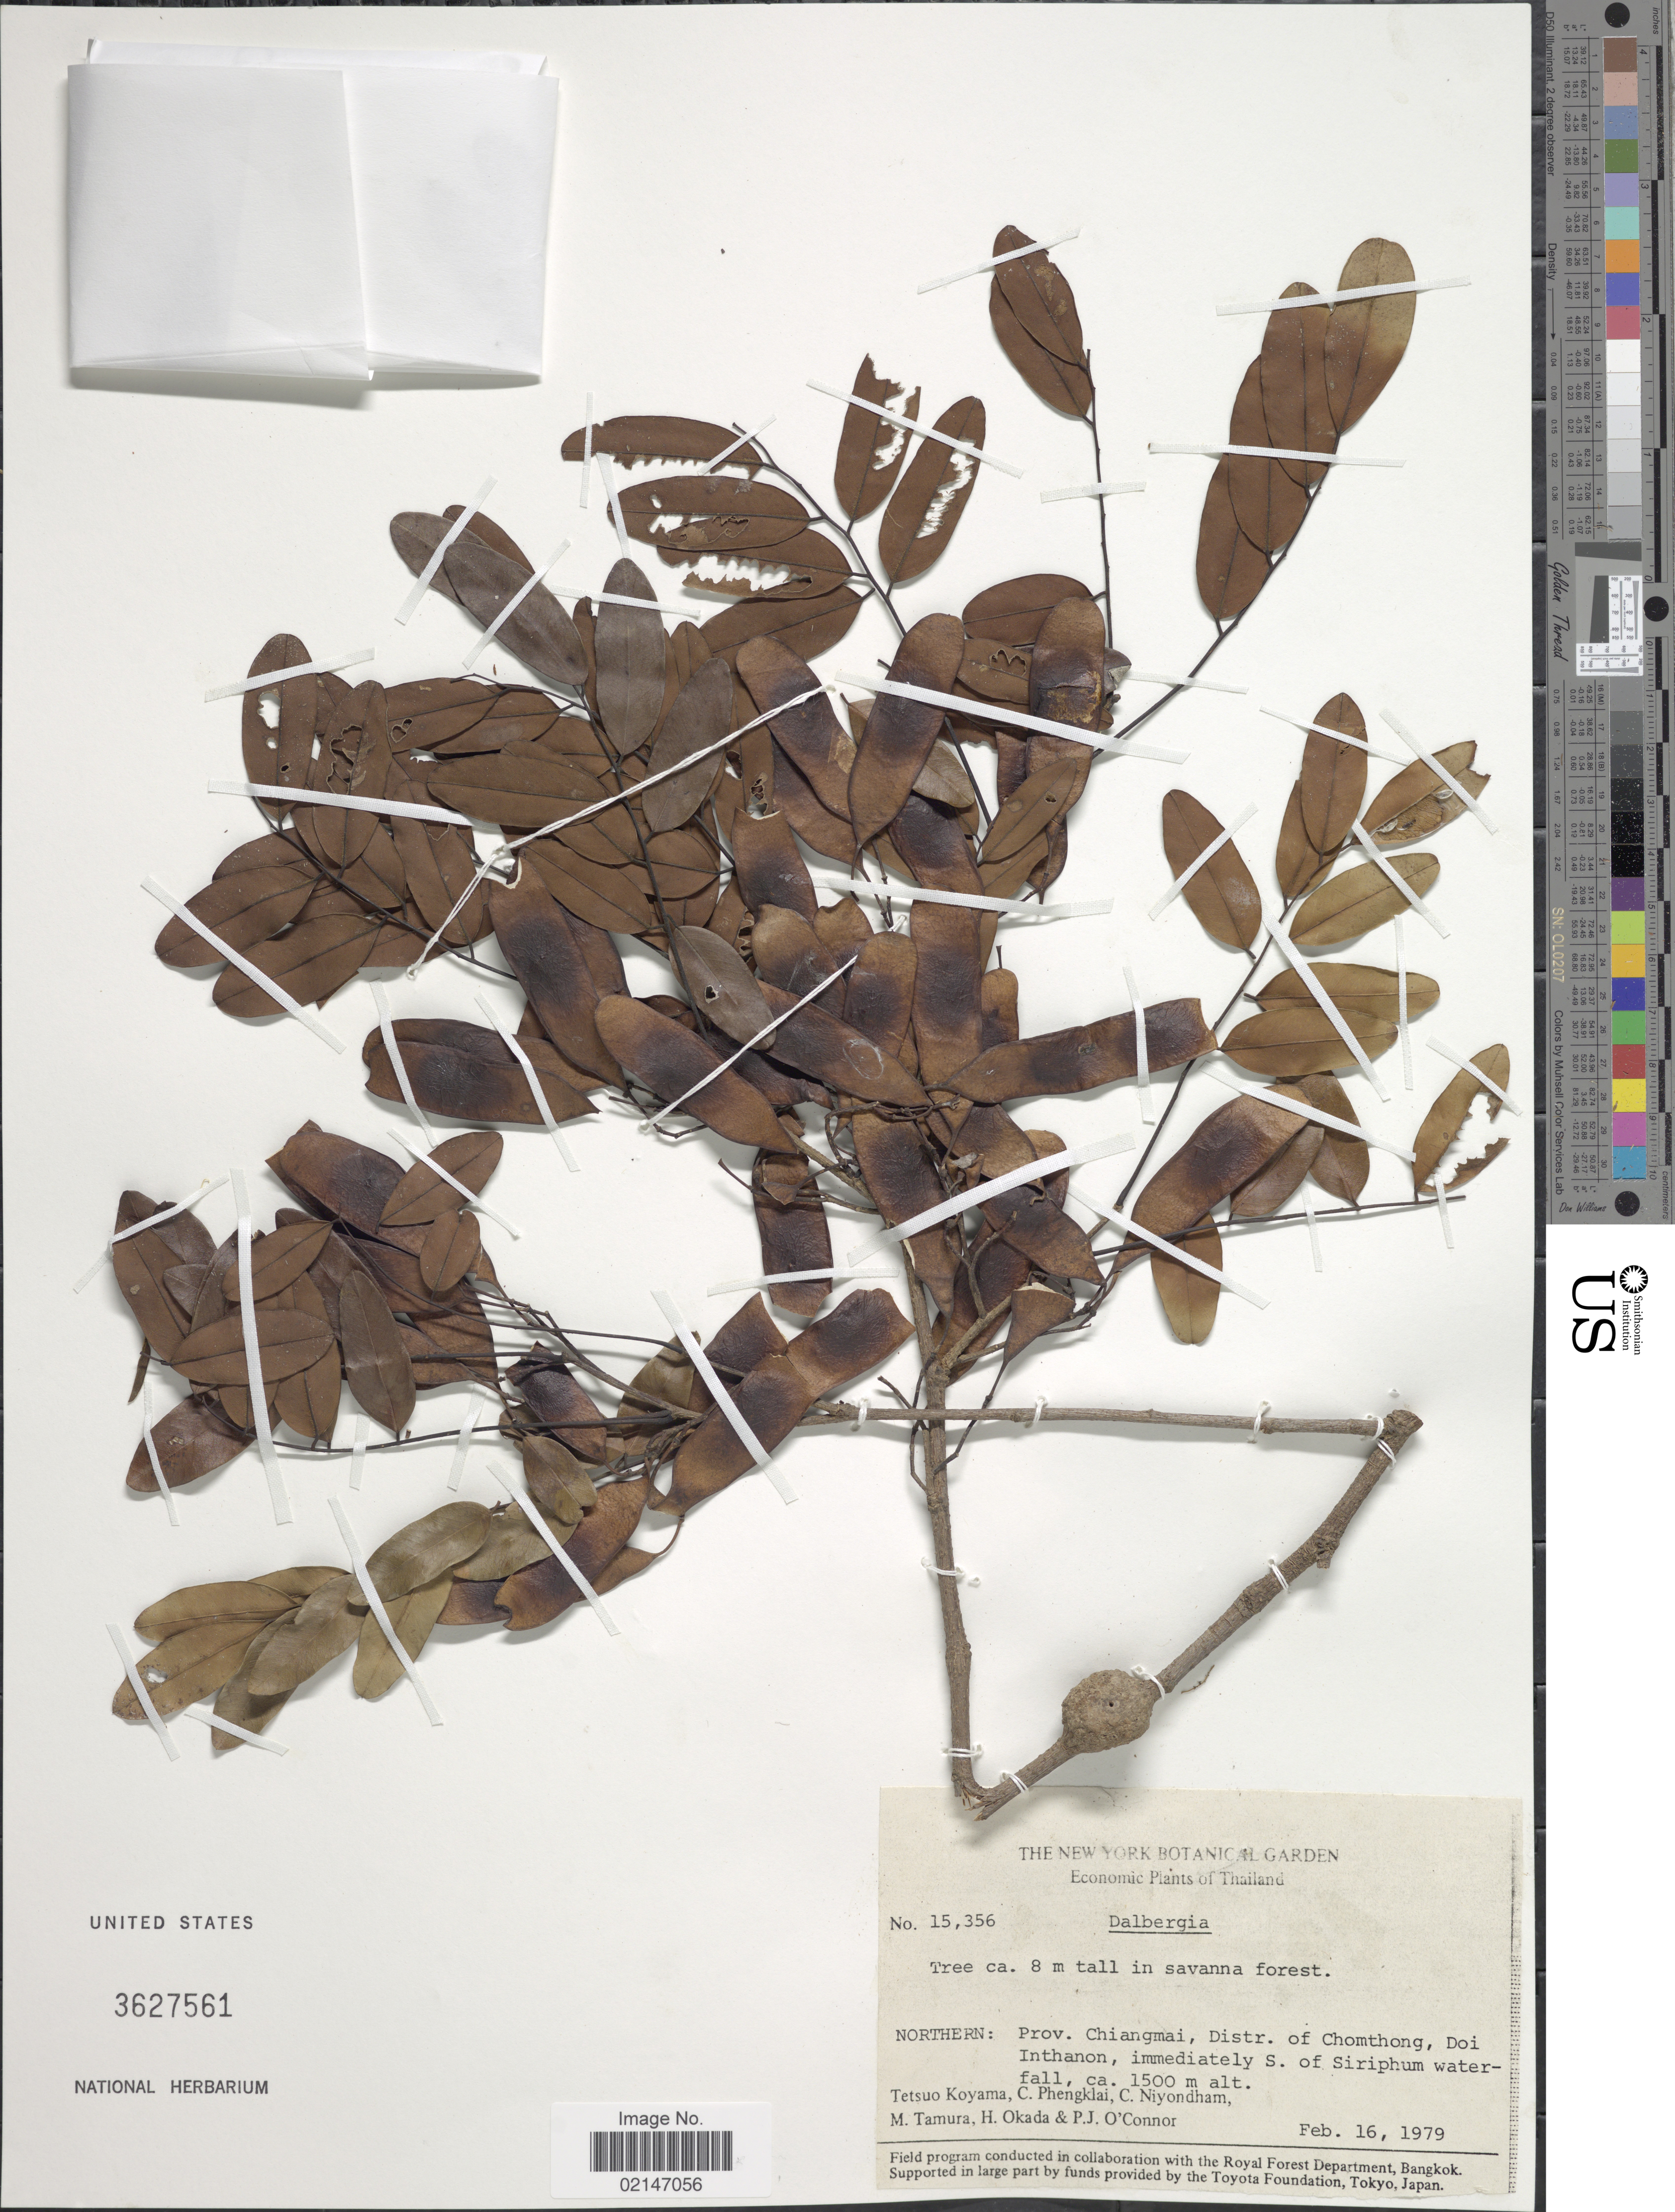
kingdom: Plantae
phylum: Tracheophyta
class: Magnoliopsida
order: Fabales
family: Fabaceae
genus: Dalbergia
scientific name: Dalbergia sp.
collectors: T. Koyama, C. Phengklai, C. Niyondham, M. Tamura & et al.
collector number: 15356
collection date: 1979-02-16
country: Thailand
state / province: Chiang Mai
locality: Northern: Prov. Chiangmai, Distr. of Chomthong, Doi Inthanon, immediately s. of Siriphum waterfall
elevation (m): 1500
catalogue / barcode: US 3627561